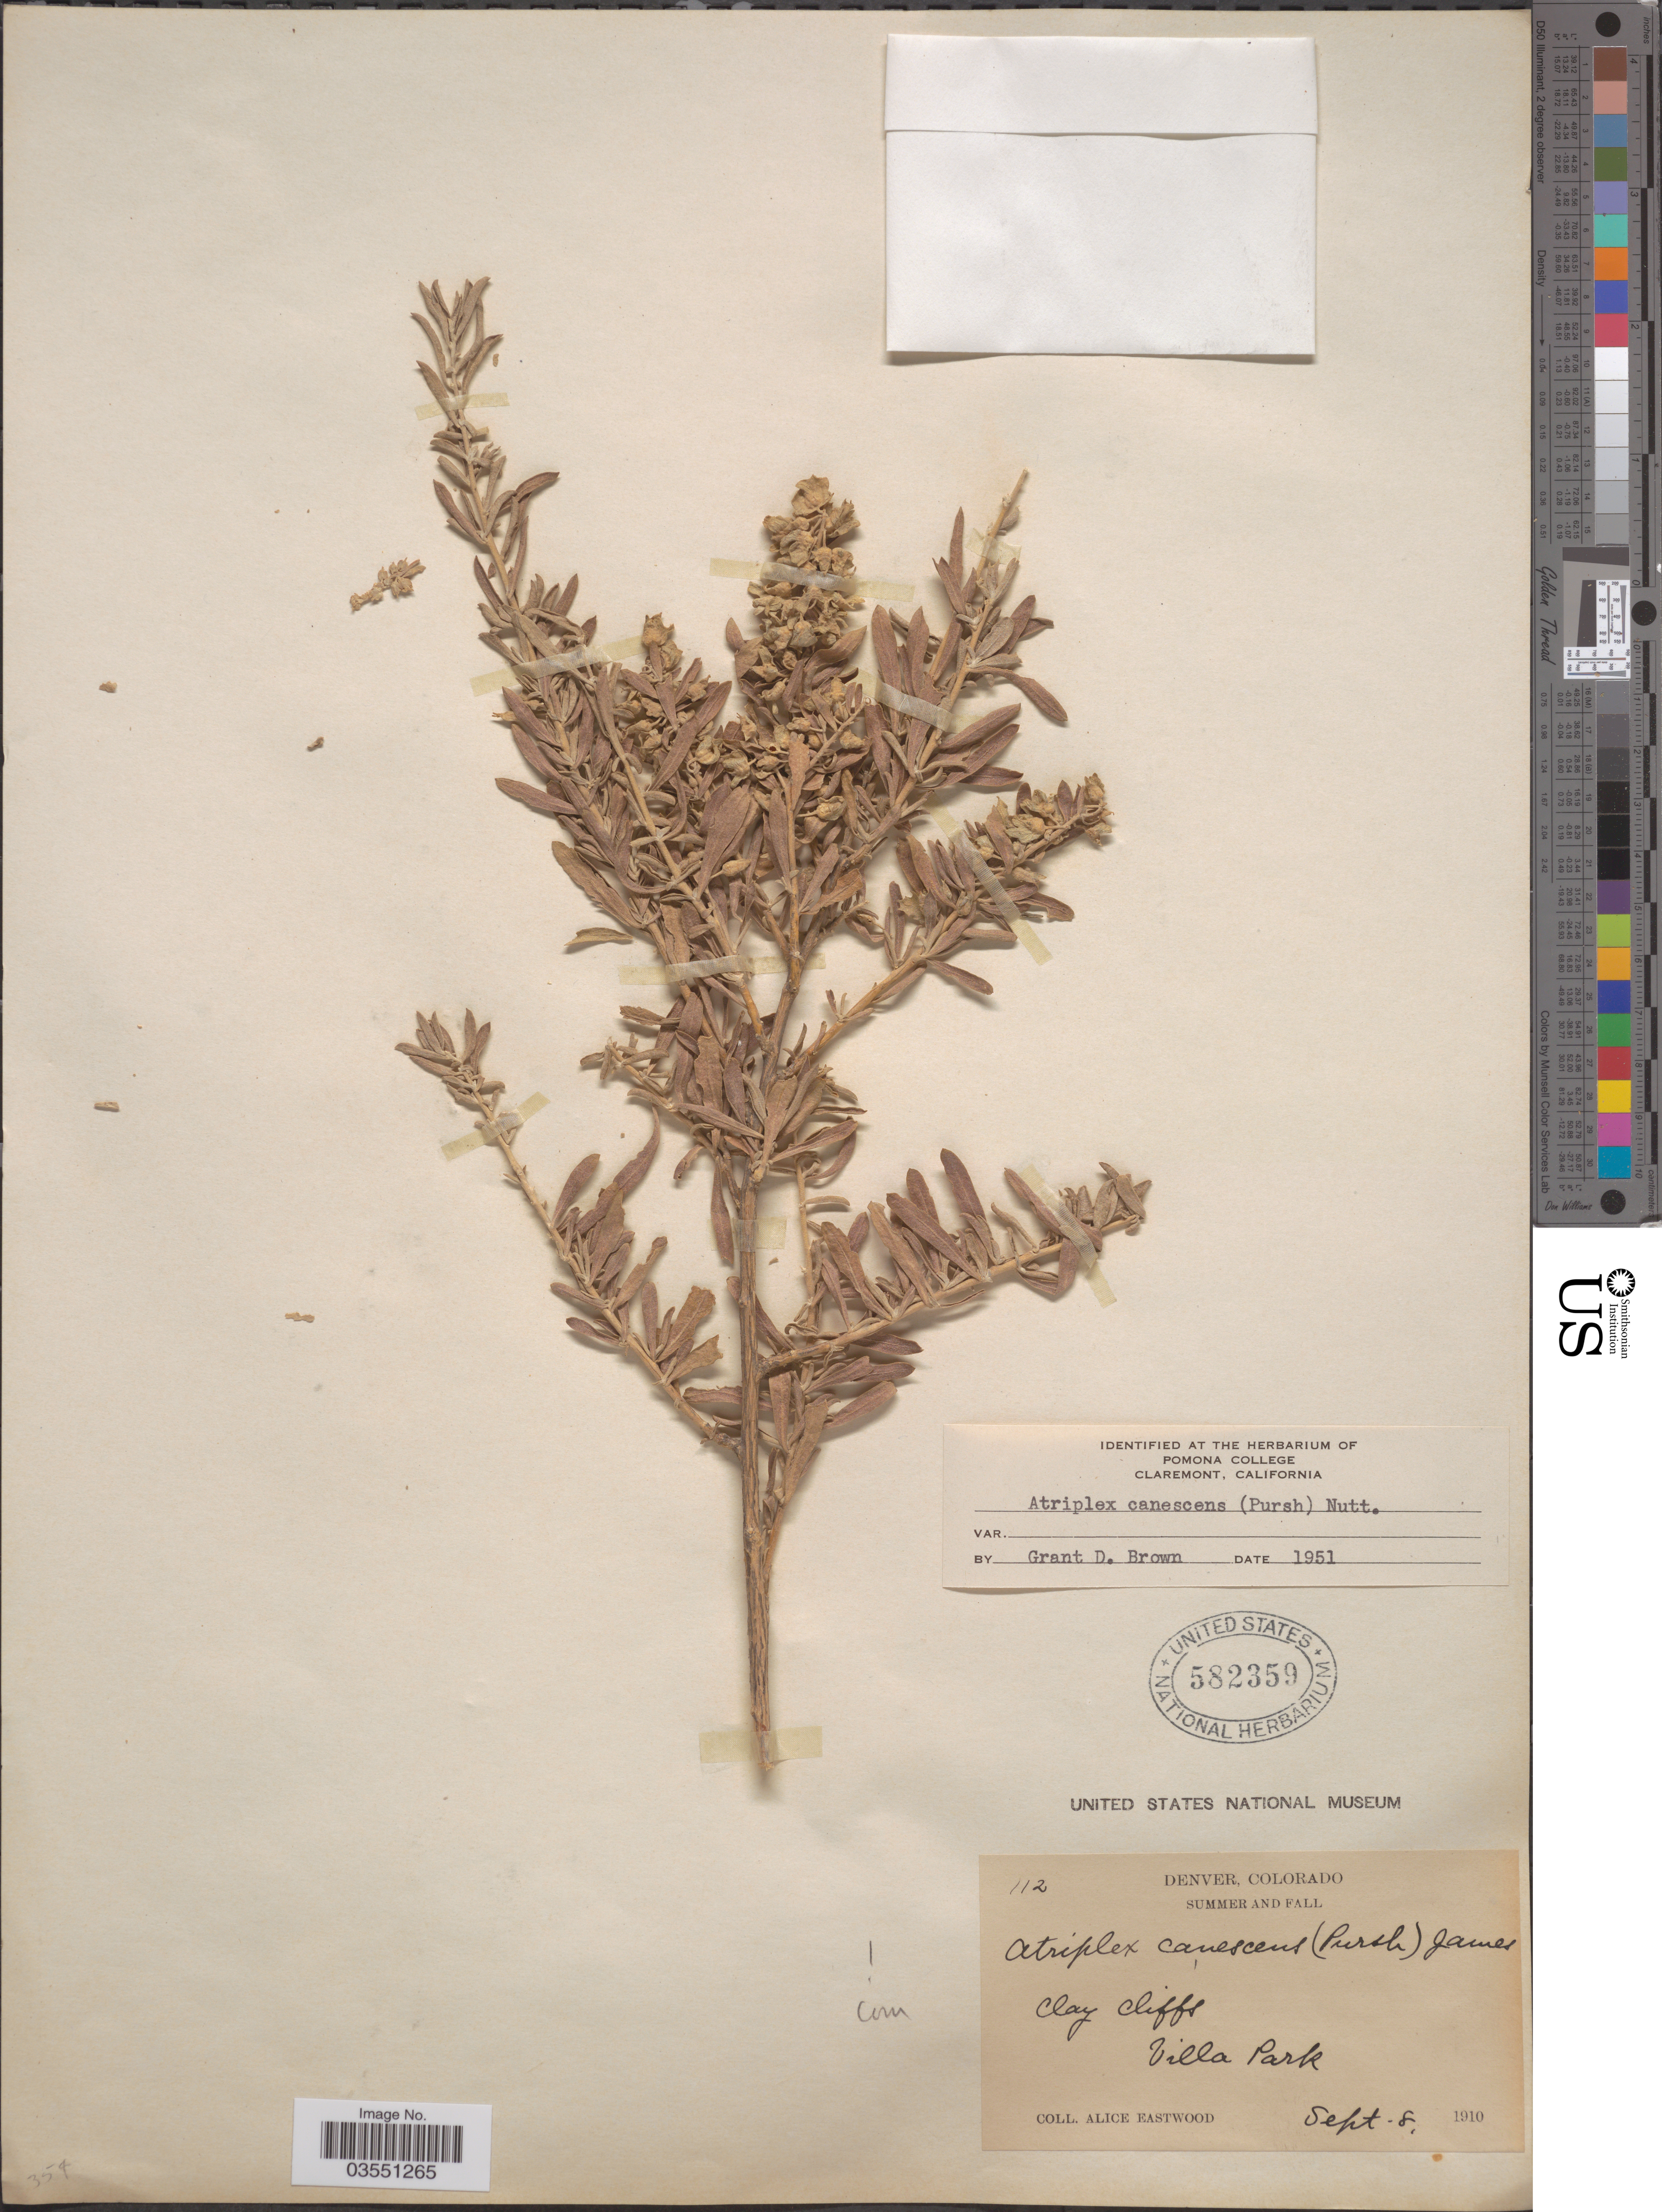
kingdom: Plantae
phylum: Tracheophyta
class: Magnoliopsida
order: Caryophyllales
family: Amaranthaceae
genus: Atriplex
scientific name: Atriplex canescens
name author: (Pursh) Nutt.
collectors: A. Eastwood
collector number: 112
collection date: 1910-09-08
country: United States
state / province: Colorado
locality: Denver, Summer and Fall. Clay Cliffs Villa Park.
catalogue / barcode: US 582359